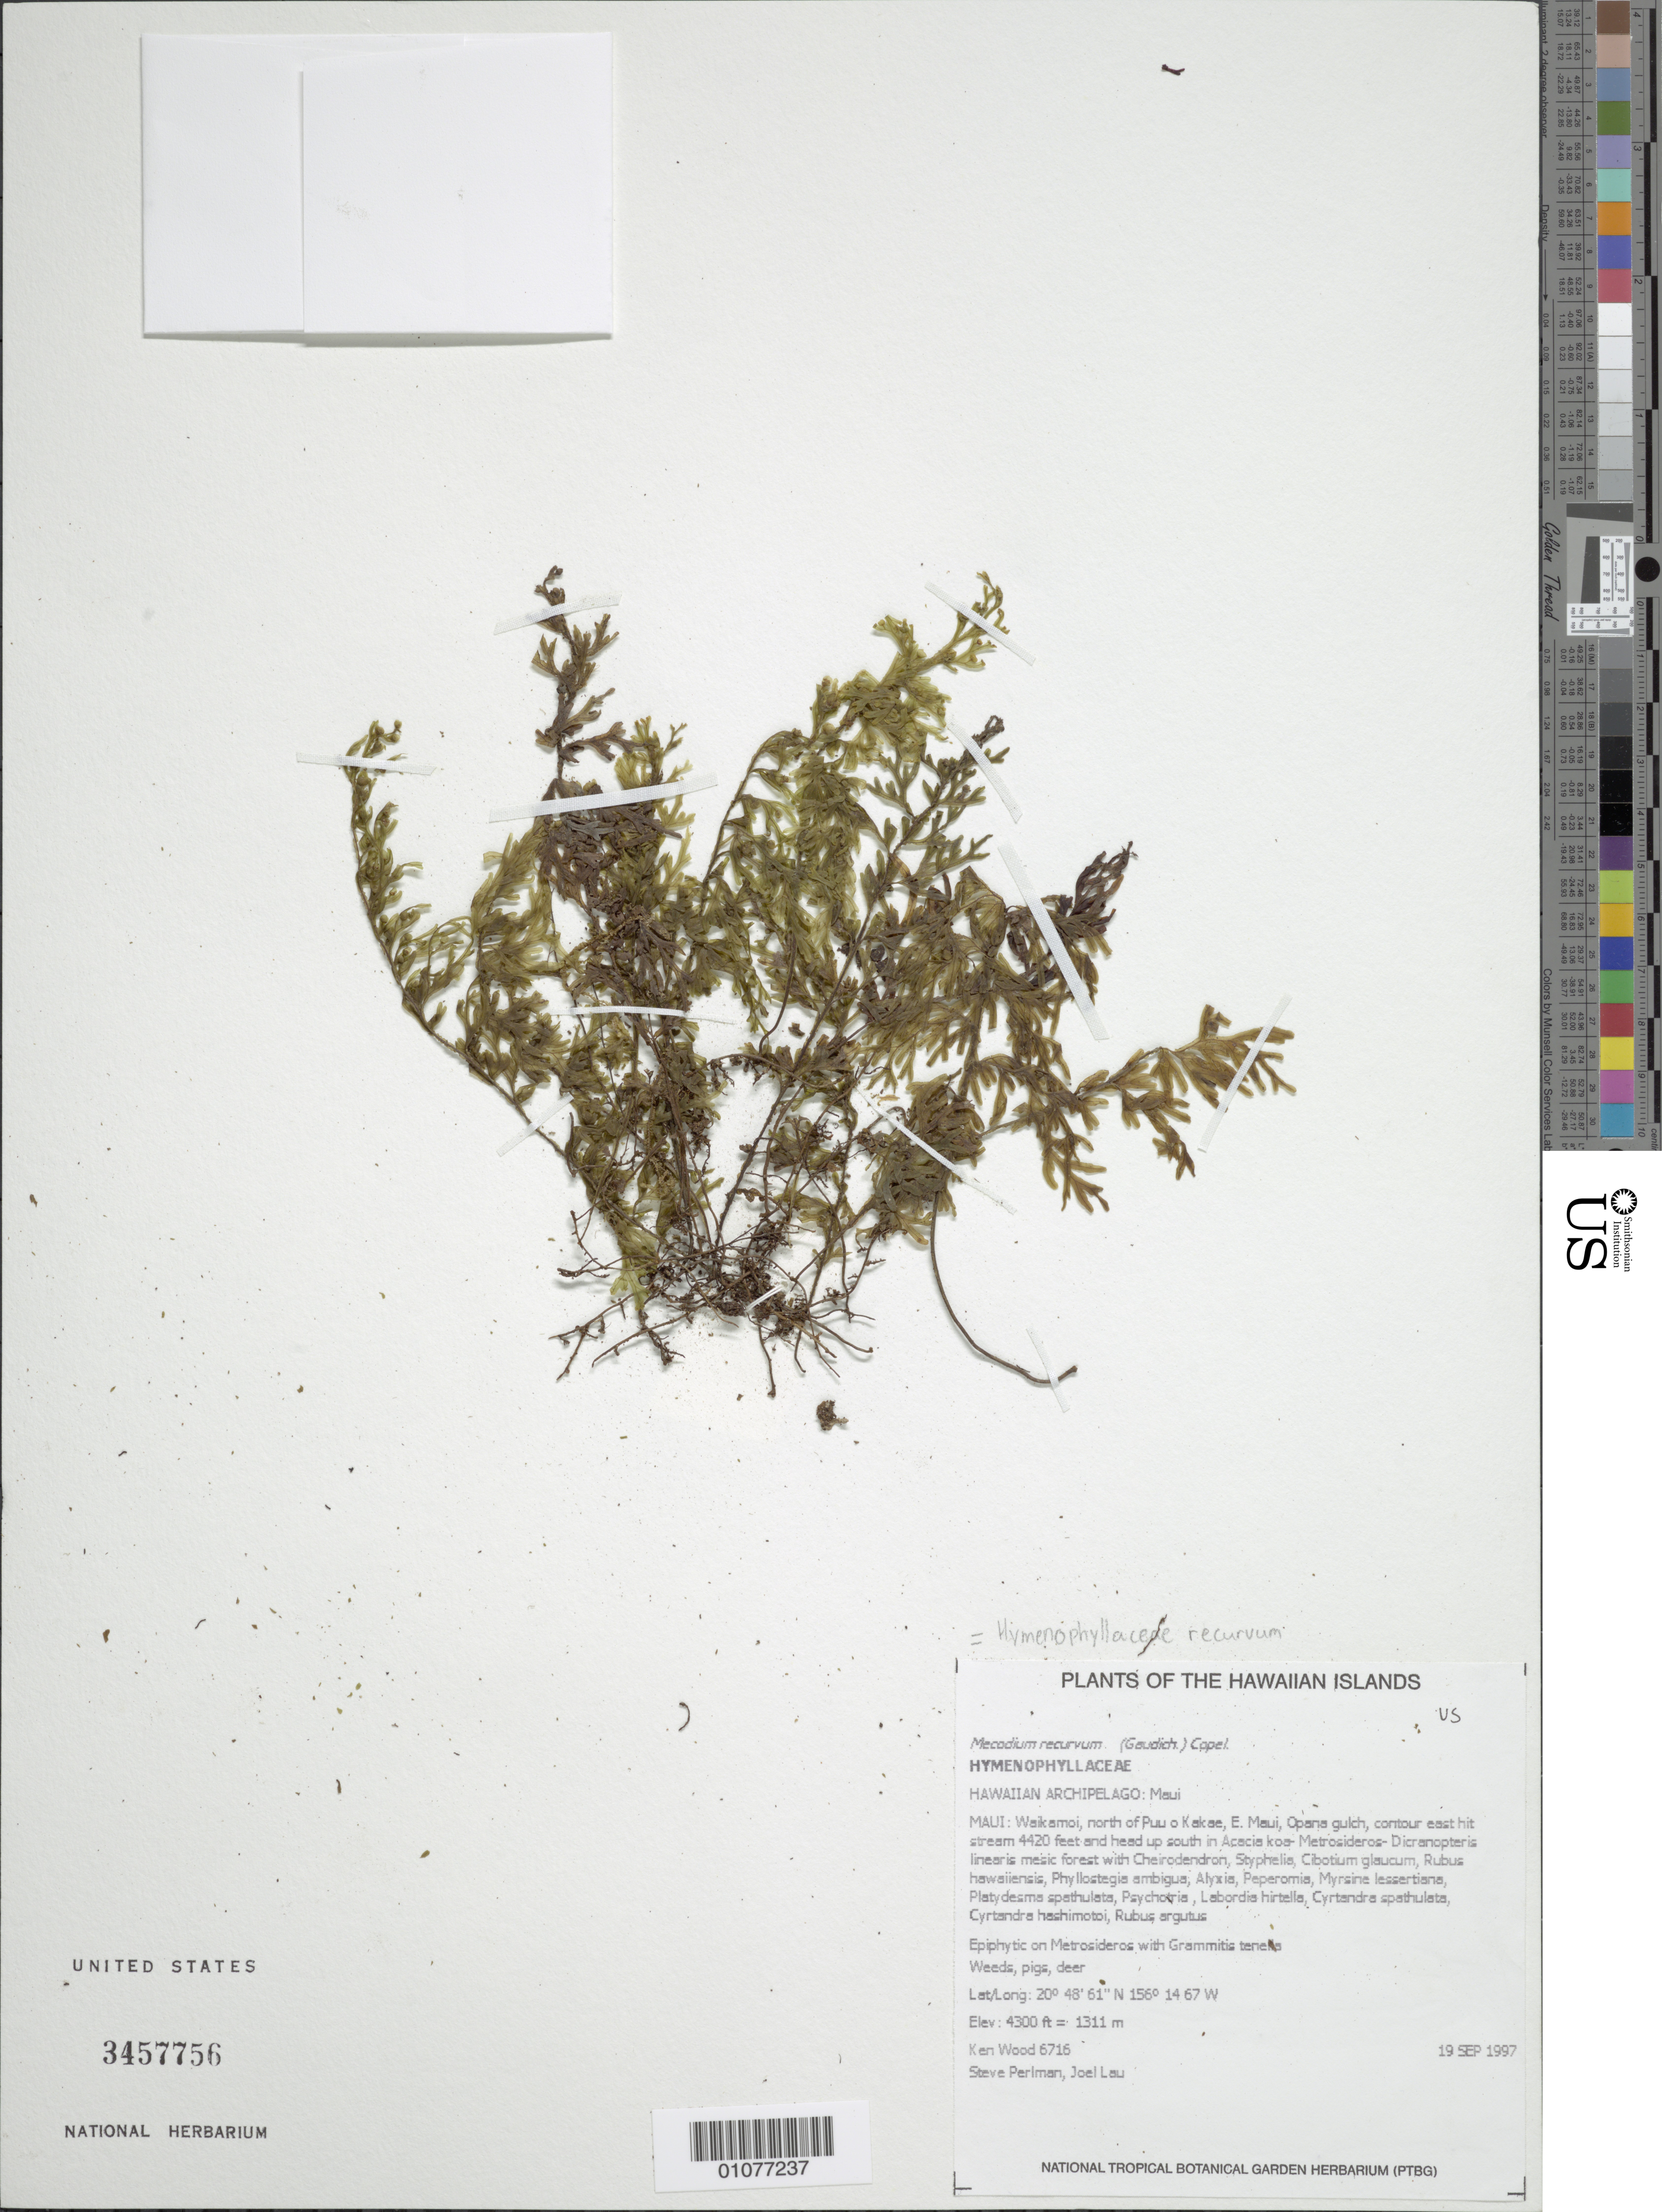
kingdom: Plantae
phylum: Tracheophyta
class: Polypodiopsida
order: Hymenophyllales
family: Hymenophyllaceae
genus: Hymenophyllum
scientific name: Hymenophyllum recurvum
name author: Gaudich.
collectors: K. R. Wood, S. P. Perlman & J. Lau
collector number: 6716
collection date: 1997-09-19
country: United States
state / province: Hawaii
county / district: Maui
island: Maui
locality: Waikamoi, N of Puu o Kakae, E Maui, Opana gulch, contour E hit stream 4420 ft and head up S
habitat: weeds, pigs, deer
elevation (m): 1311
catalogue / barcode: US 3457756